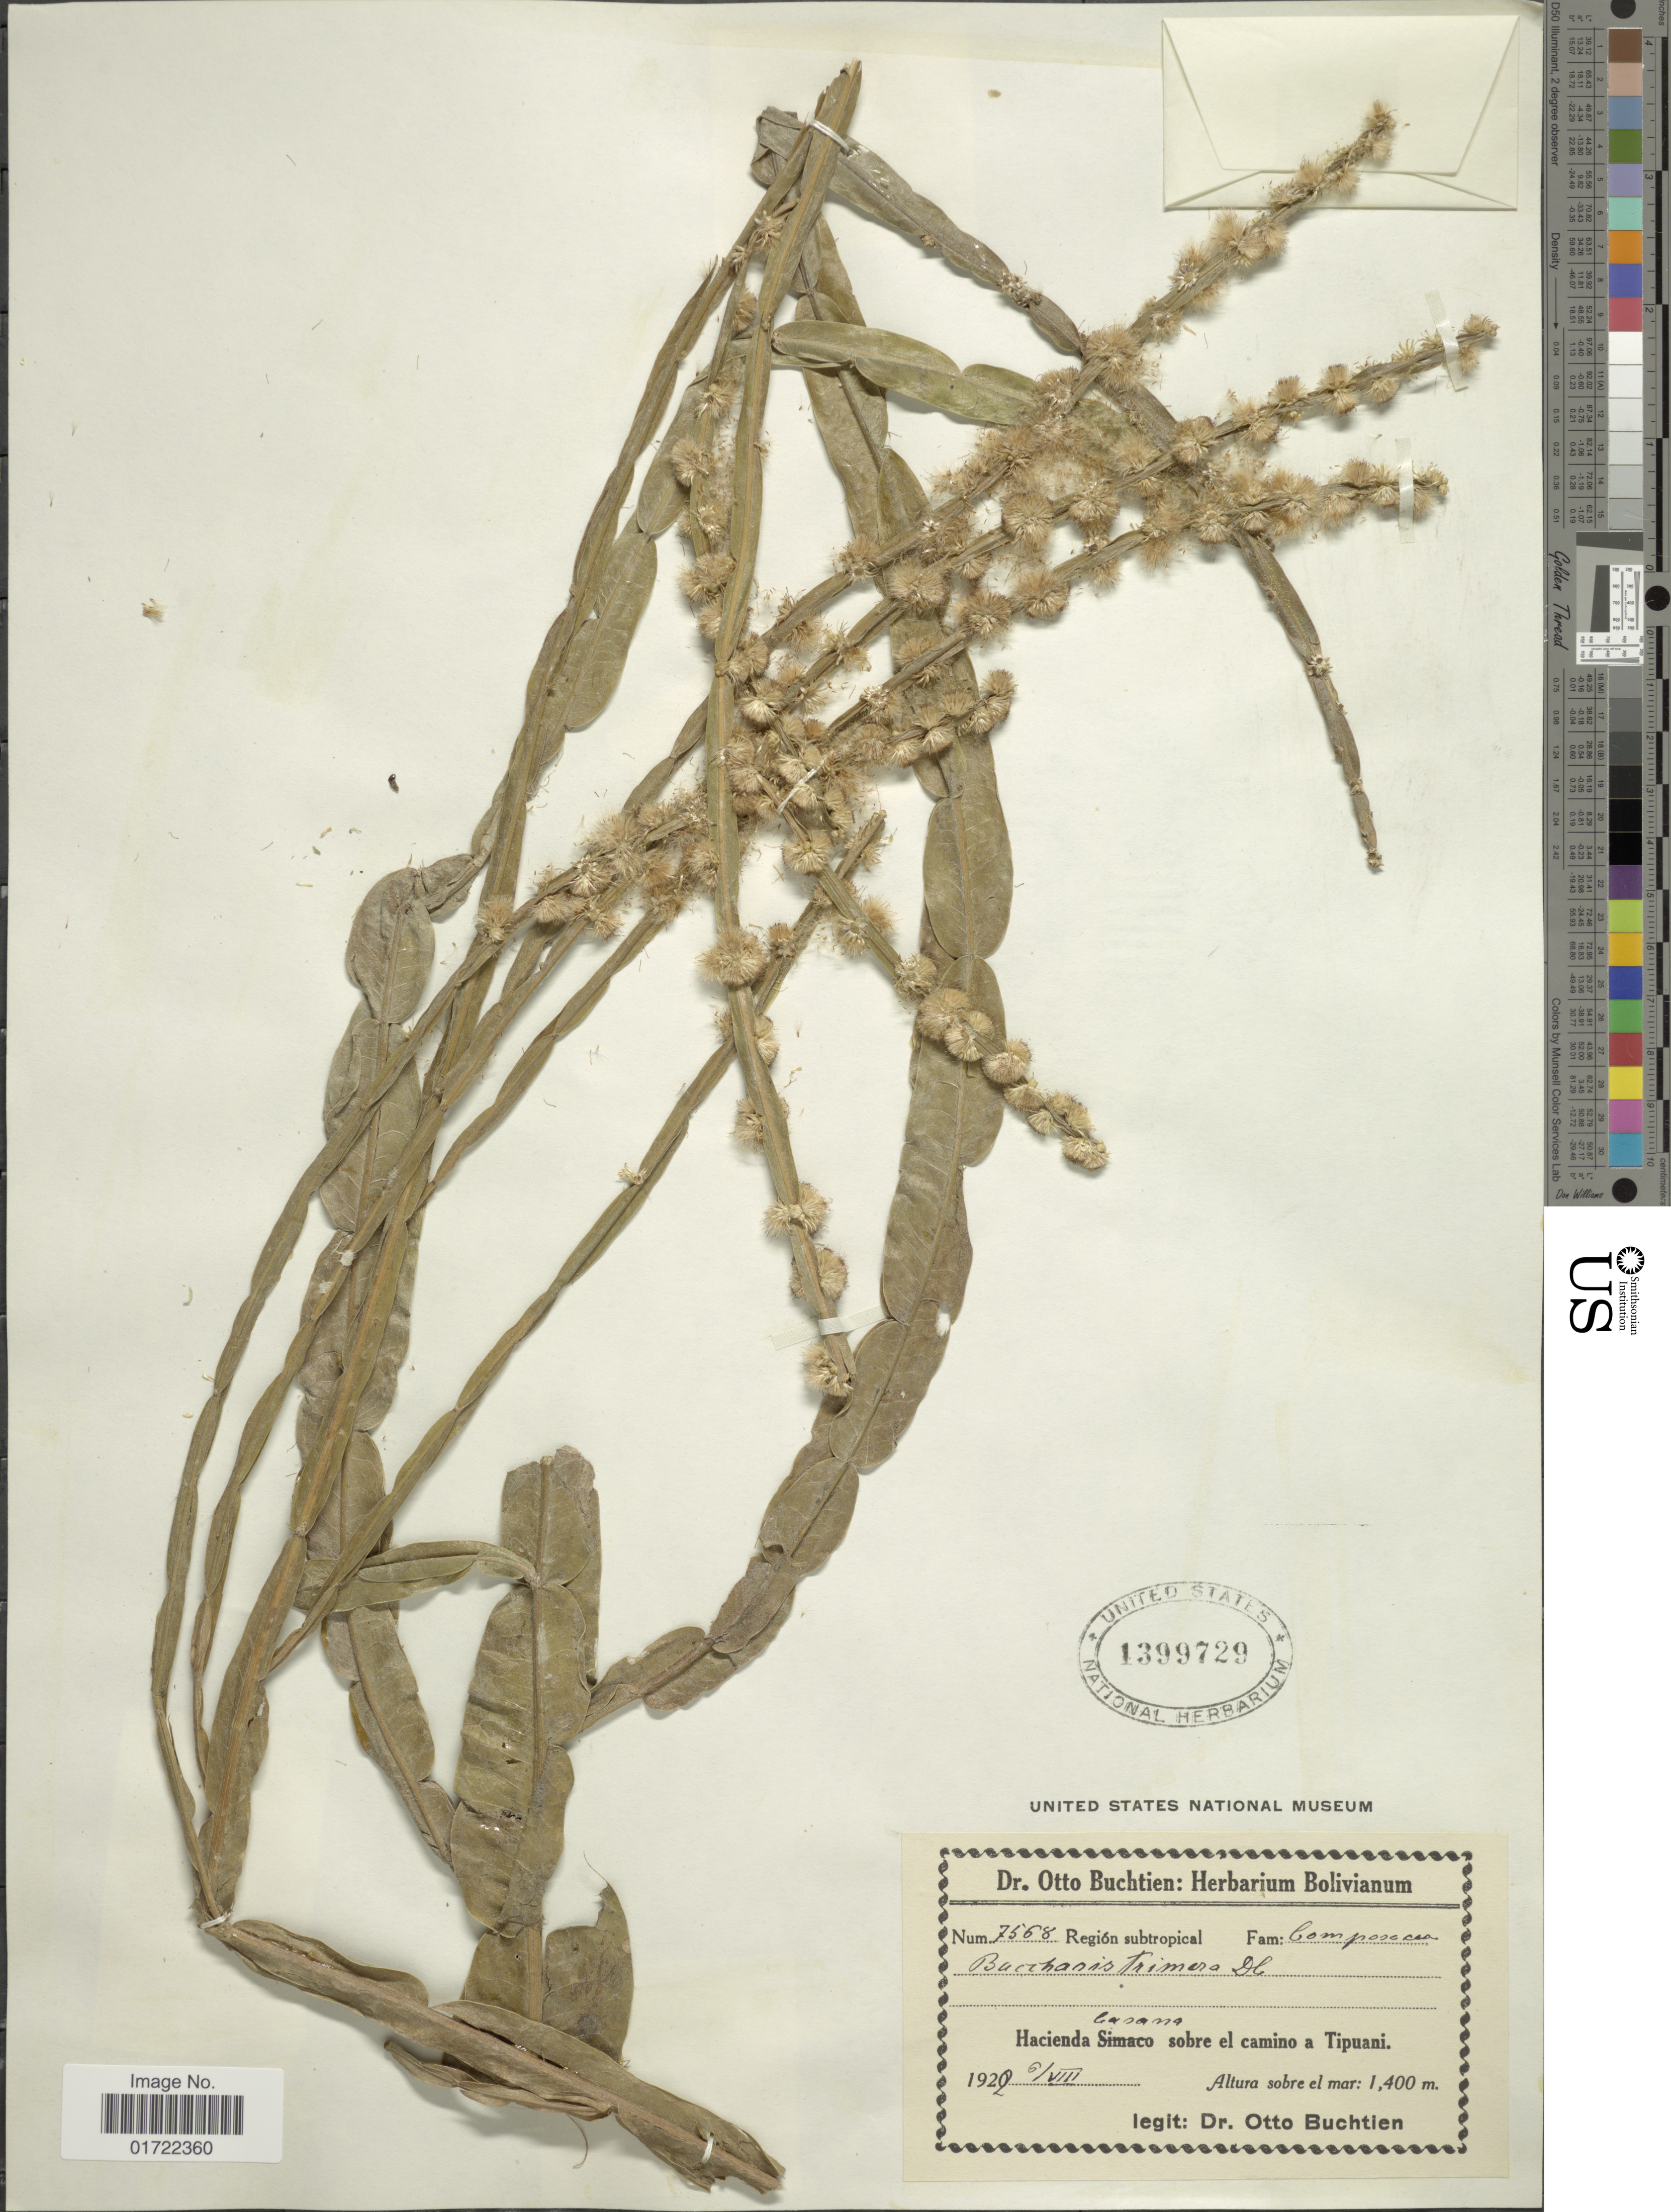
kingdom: Plantae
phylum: Tracheophyta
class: Magnoliopsida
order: Asterales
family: Asteraceae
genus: Baccharis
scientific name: Baccharis genistelloides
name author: (Lam.) Pers.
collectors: O. Buchtien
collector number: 7568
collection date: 1922-08-06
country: Bolivia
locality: Hacienda Casana sobre el camino a Tipuani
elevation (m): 1400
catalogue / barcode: US 1399729